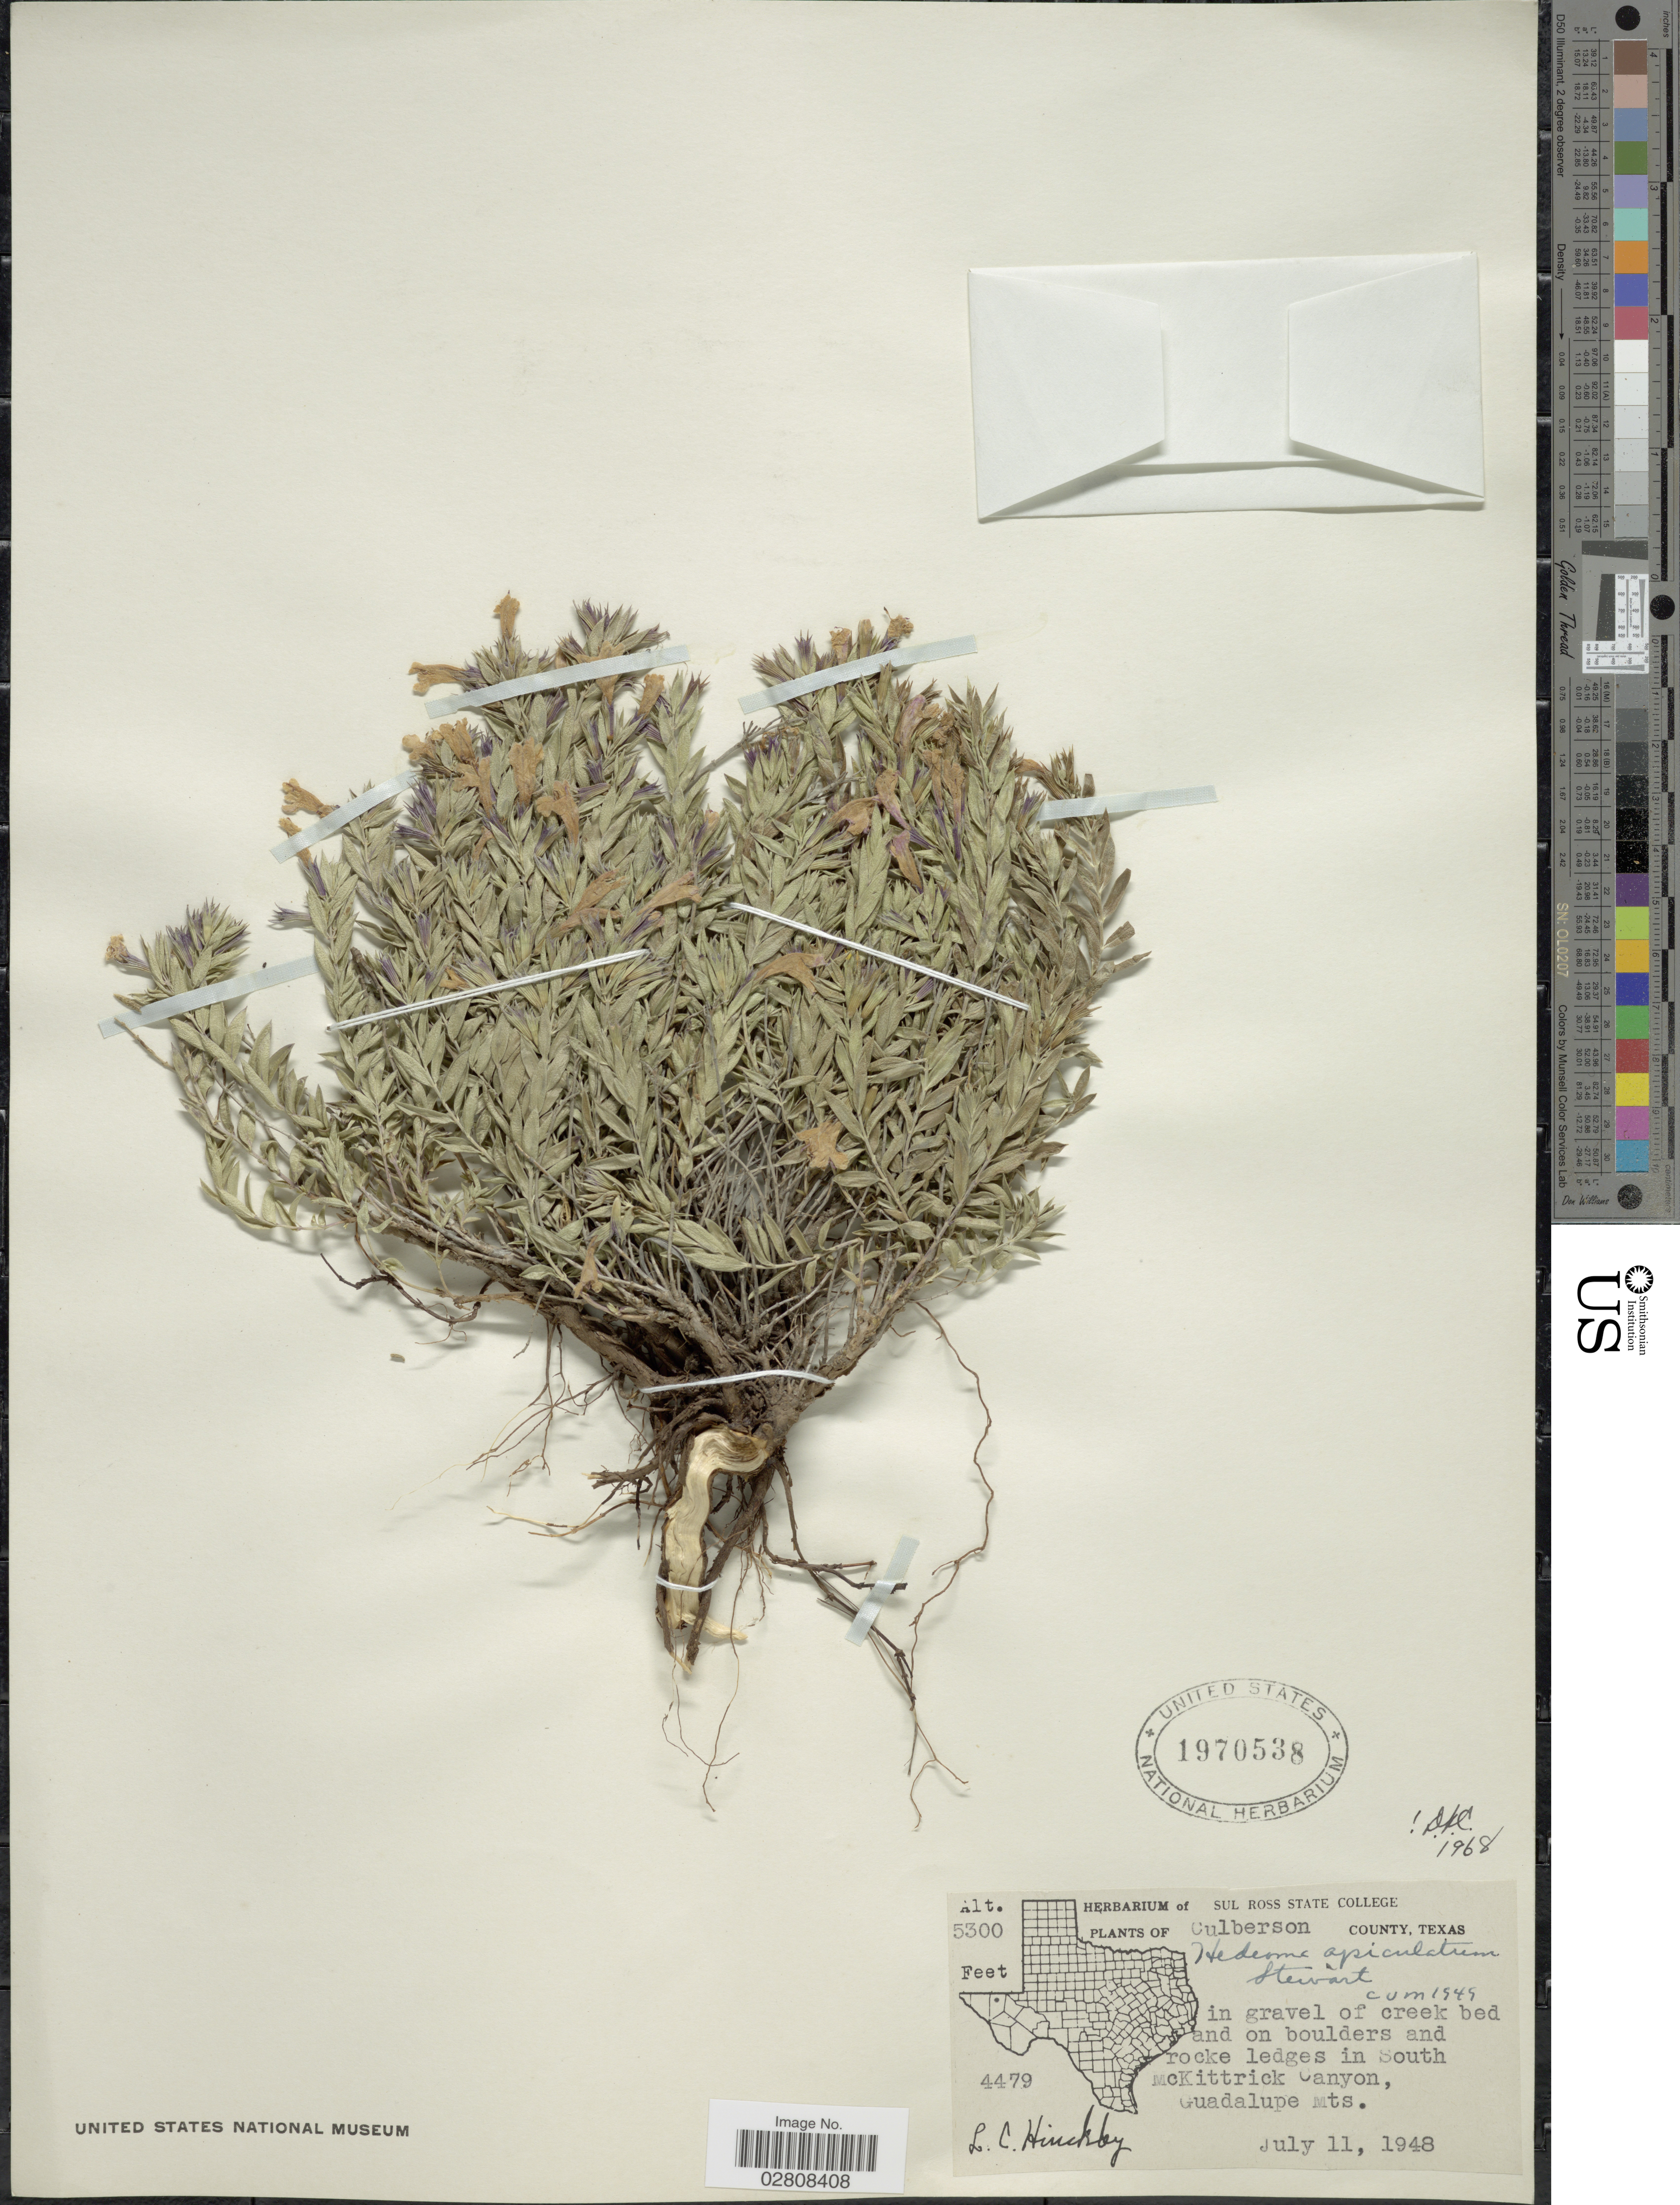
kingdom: Plantae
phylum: Tracheophyta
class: Magnoliopsida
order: Lamiales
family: Lamiaceae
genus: Hedeoma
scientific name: Hedeoma apiculata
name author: W.S. Stewart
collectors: L. Hinckley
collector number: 4479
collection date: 1948-07-11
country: United States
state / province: Texas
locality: Culberson County. In gravel of creek bed and on boulders and rocke ledges in South McKittrick Canyon, Guadalupe Mts.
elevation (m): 1615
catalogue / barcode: US 1970538